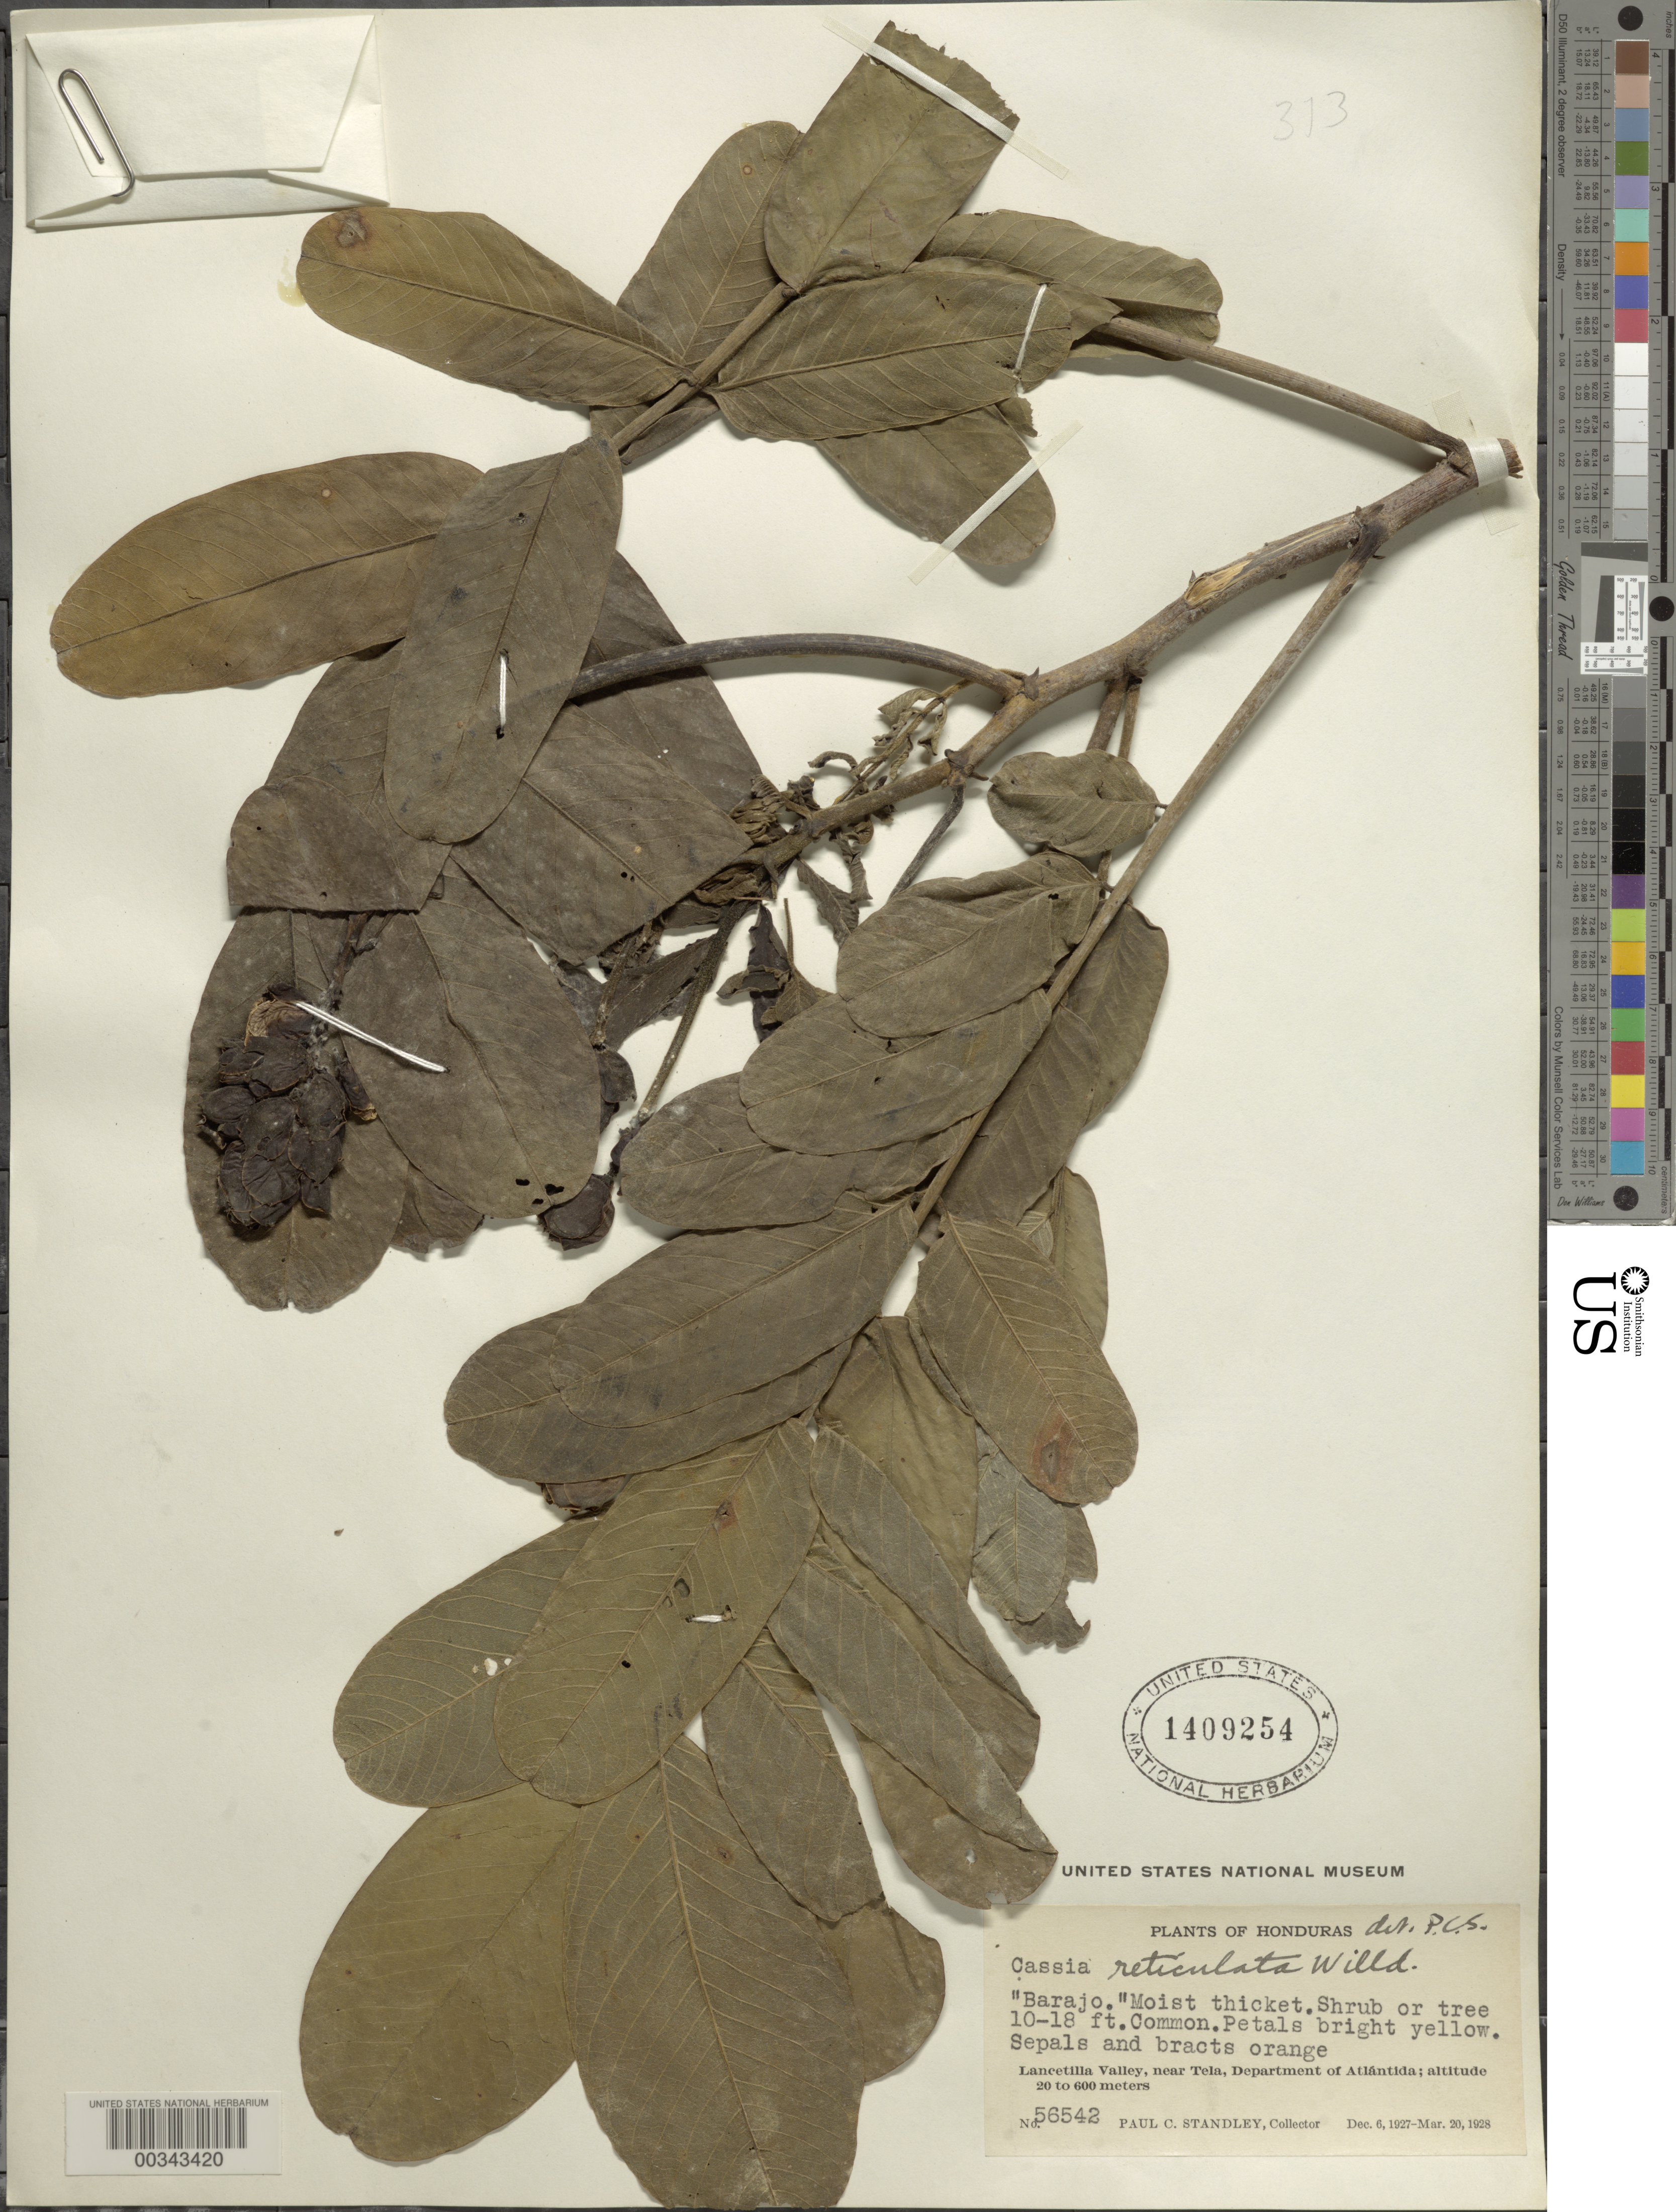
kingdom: Plantae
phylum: Tracheophyta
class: Magnoliopsida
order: Fabales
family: Fabaceae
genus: Senna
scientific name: Senna reticulata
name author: (Willd.) H.S. Irwin & Barneby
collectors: P. C. Standley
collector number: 56542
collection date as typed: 06 Dec 1927 to 20 May 1928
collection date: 1927-12-06/1928-05-20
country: Honduras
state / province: Atlántida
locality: Lancetilla Valley, near Tela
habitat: Moist thicket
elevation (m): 20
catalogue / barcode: US 1409254